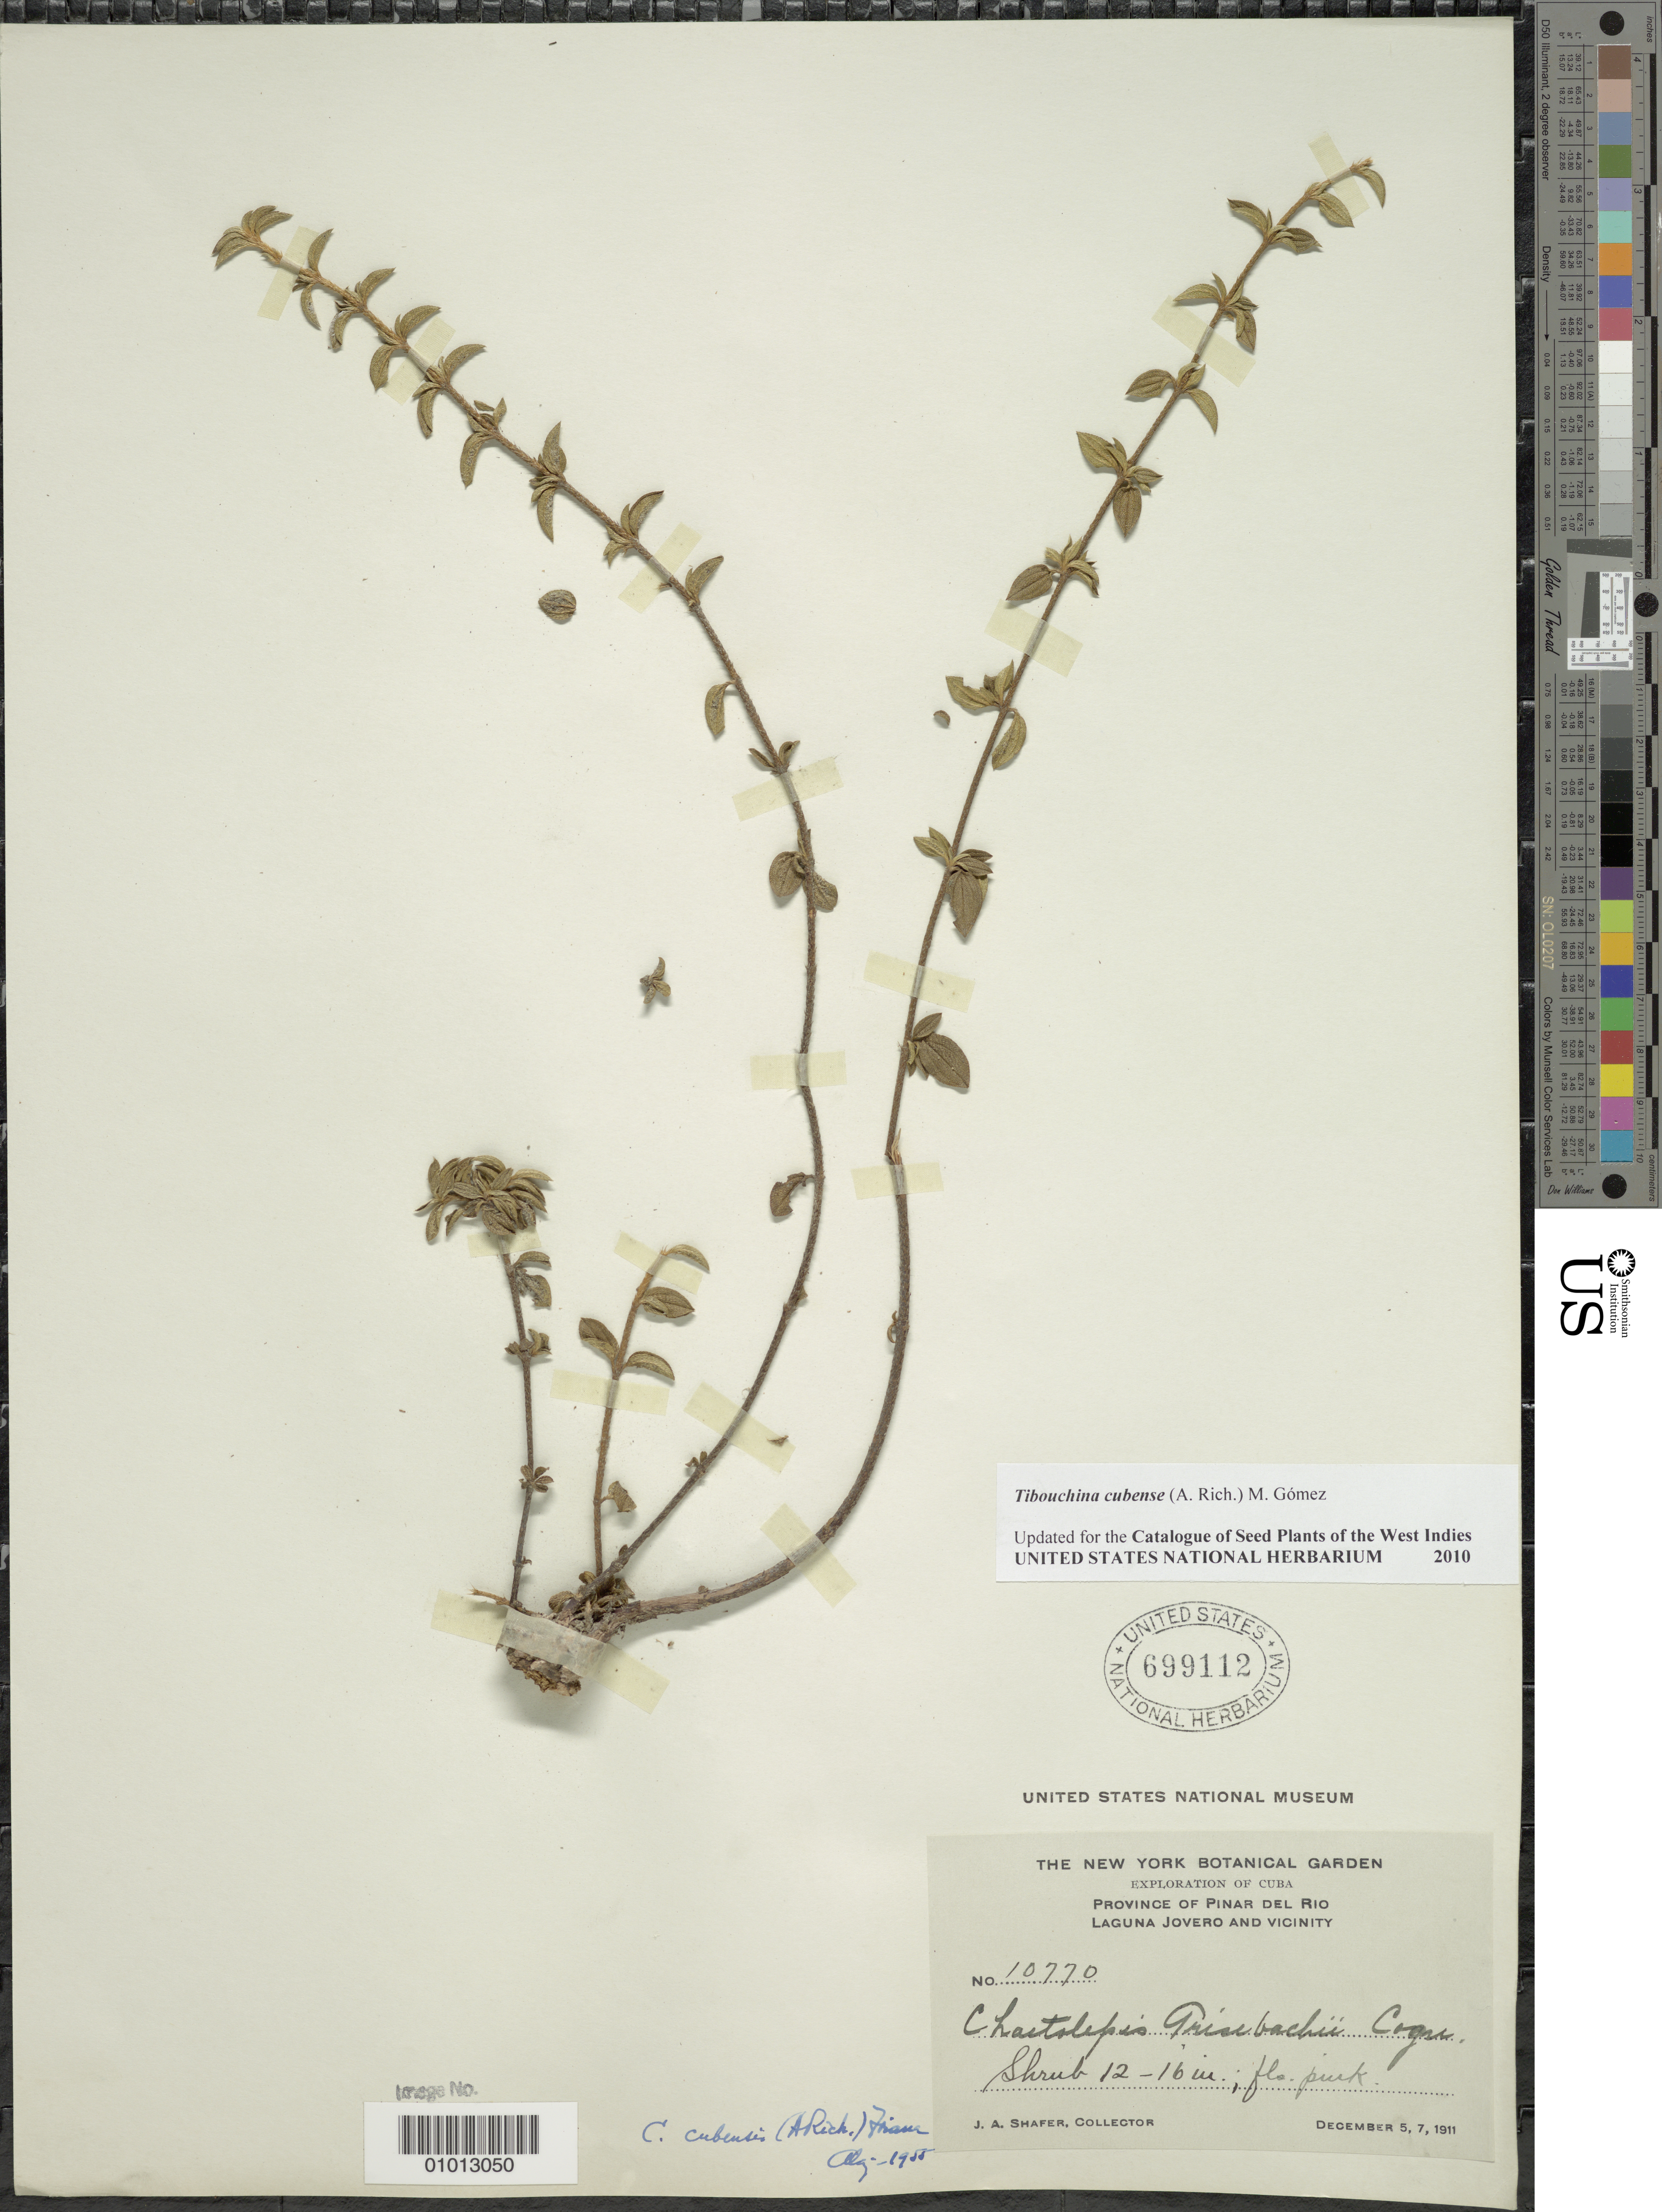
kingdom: Plantae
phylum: Tracheophyta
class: Magnoliopsida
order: Myrtales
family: Melastomataceae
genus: Arthrostemma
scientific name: Arthrostemma cubense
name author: A. Rich.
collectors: J. A. Shafer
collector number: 10770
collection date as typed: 05 Dec 1911 and 07 Dec 1911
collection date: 1911-12-05,1911-12-07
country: Cuba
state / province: Pinar del Rio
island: Cuba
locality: Laguna Jovero and vicinity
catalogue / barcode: US 699112